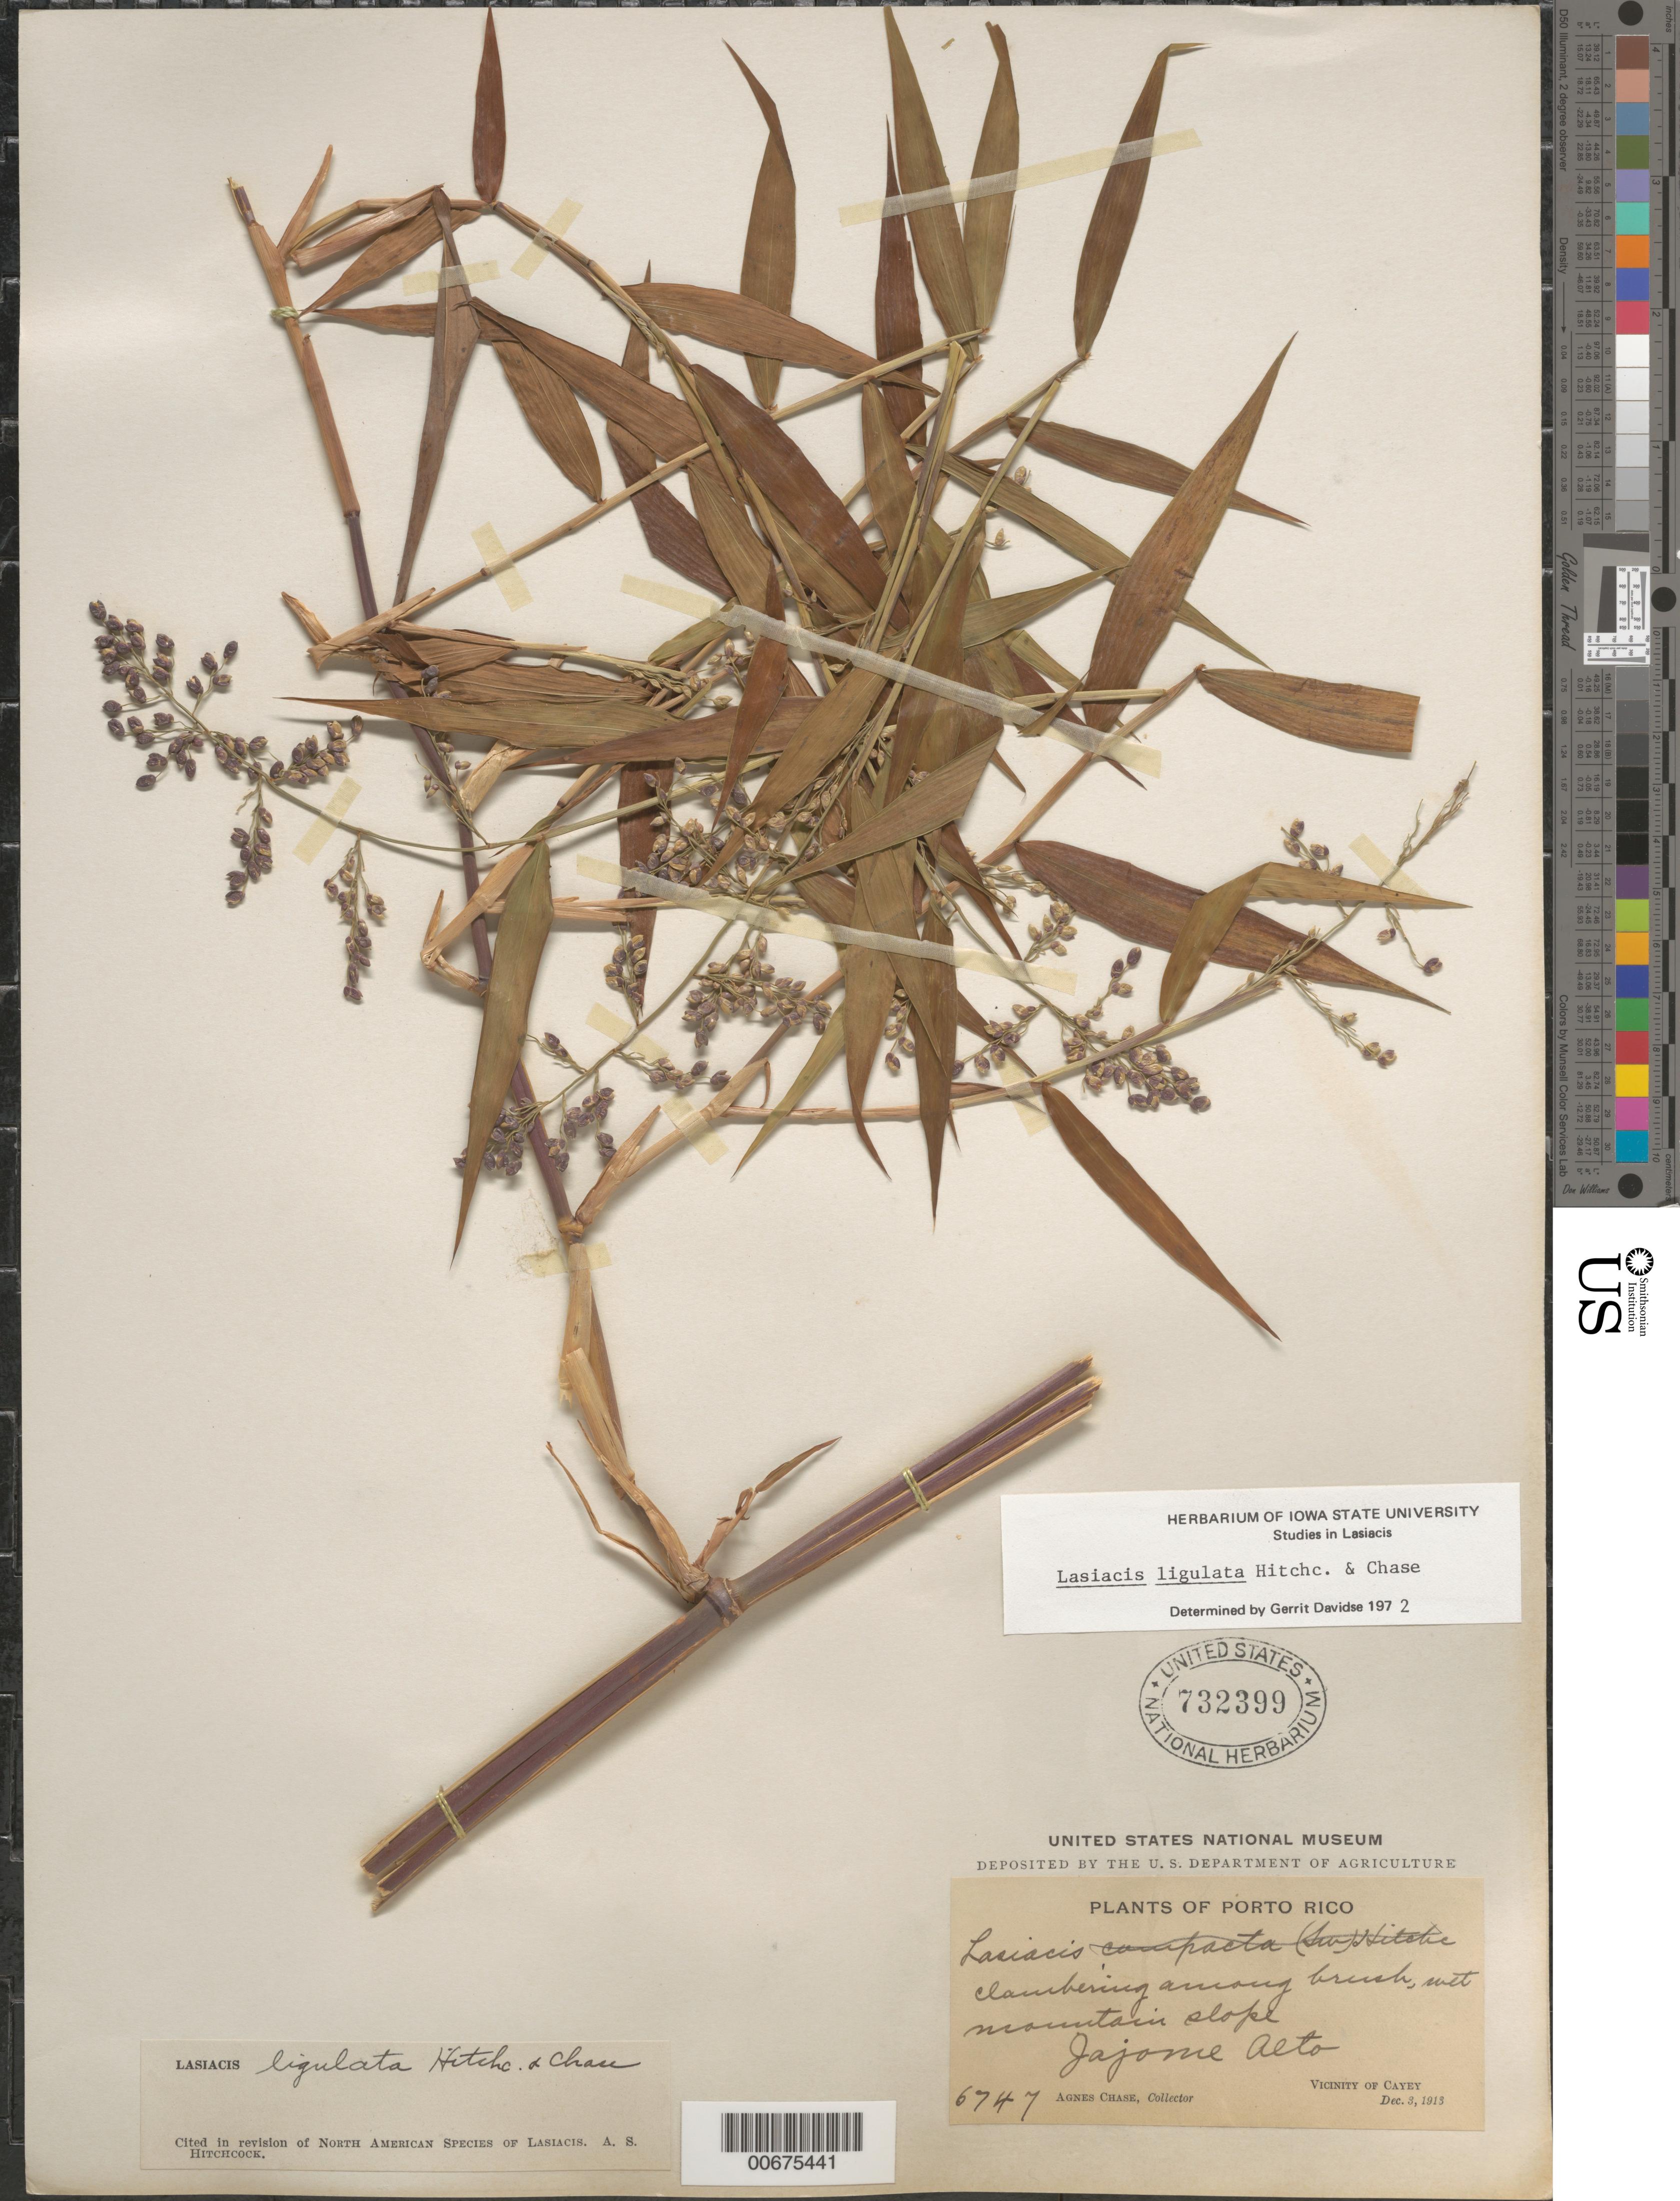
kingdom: Plantae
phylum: Tracheophyta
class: Liliopsida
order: Poales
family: Poaceae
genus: Lasiacis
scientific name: Lasiacis ligulata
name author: Hitchc. & Chase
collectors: A. Chase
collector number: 6747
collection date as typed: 03 Dec 1913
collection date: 1913-12-03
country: Puerto Rico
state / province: Cayey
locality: Jajone Alto, vicinity of Cayey. Mountain slope.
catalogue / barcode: US 732399